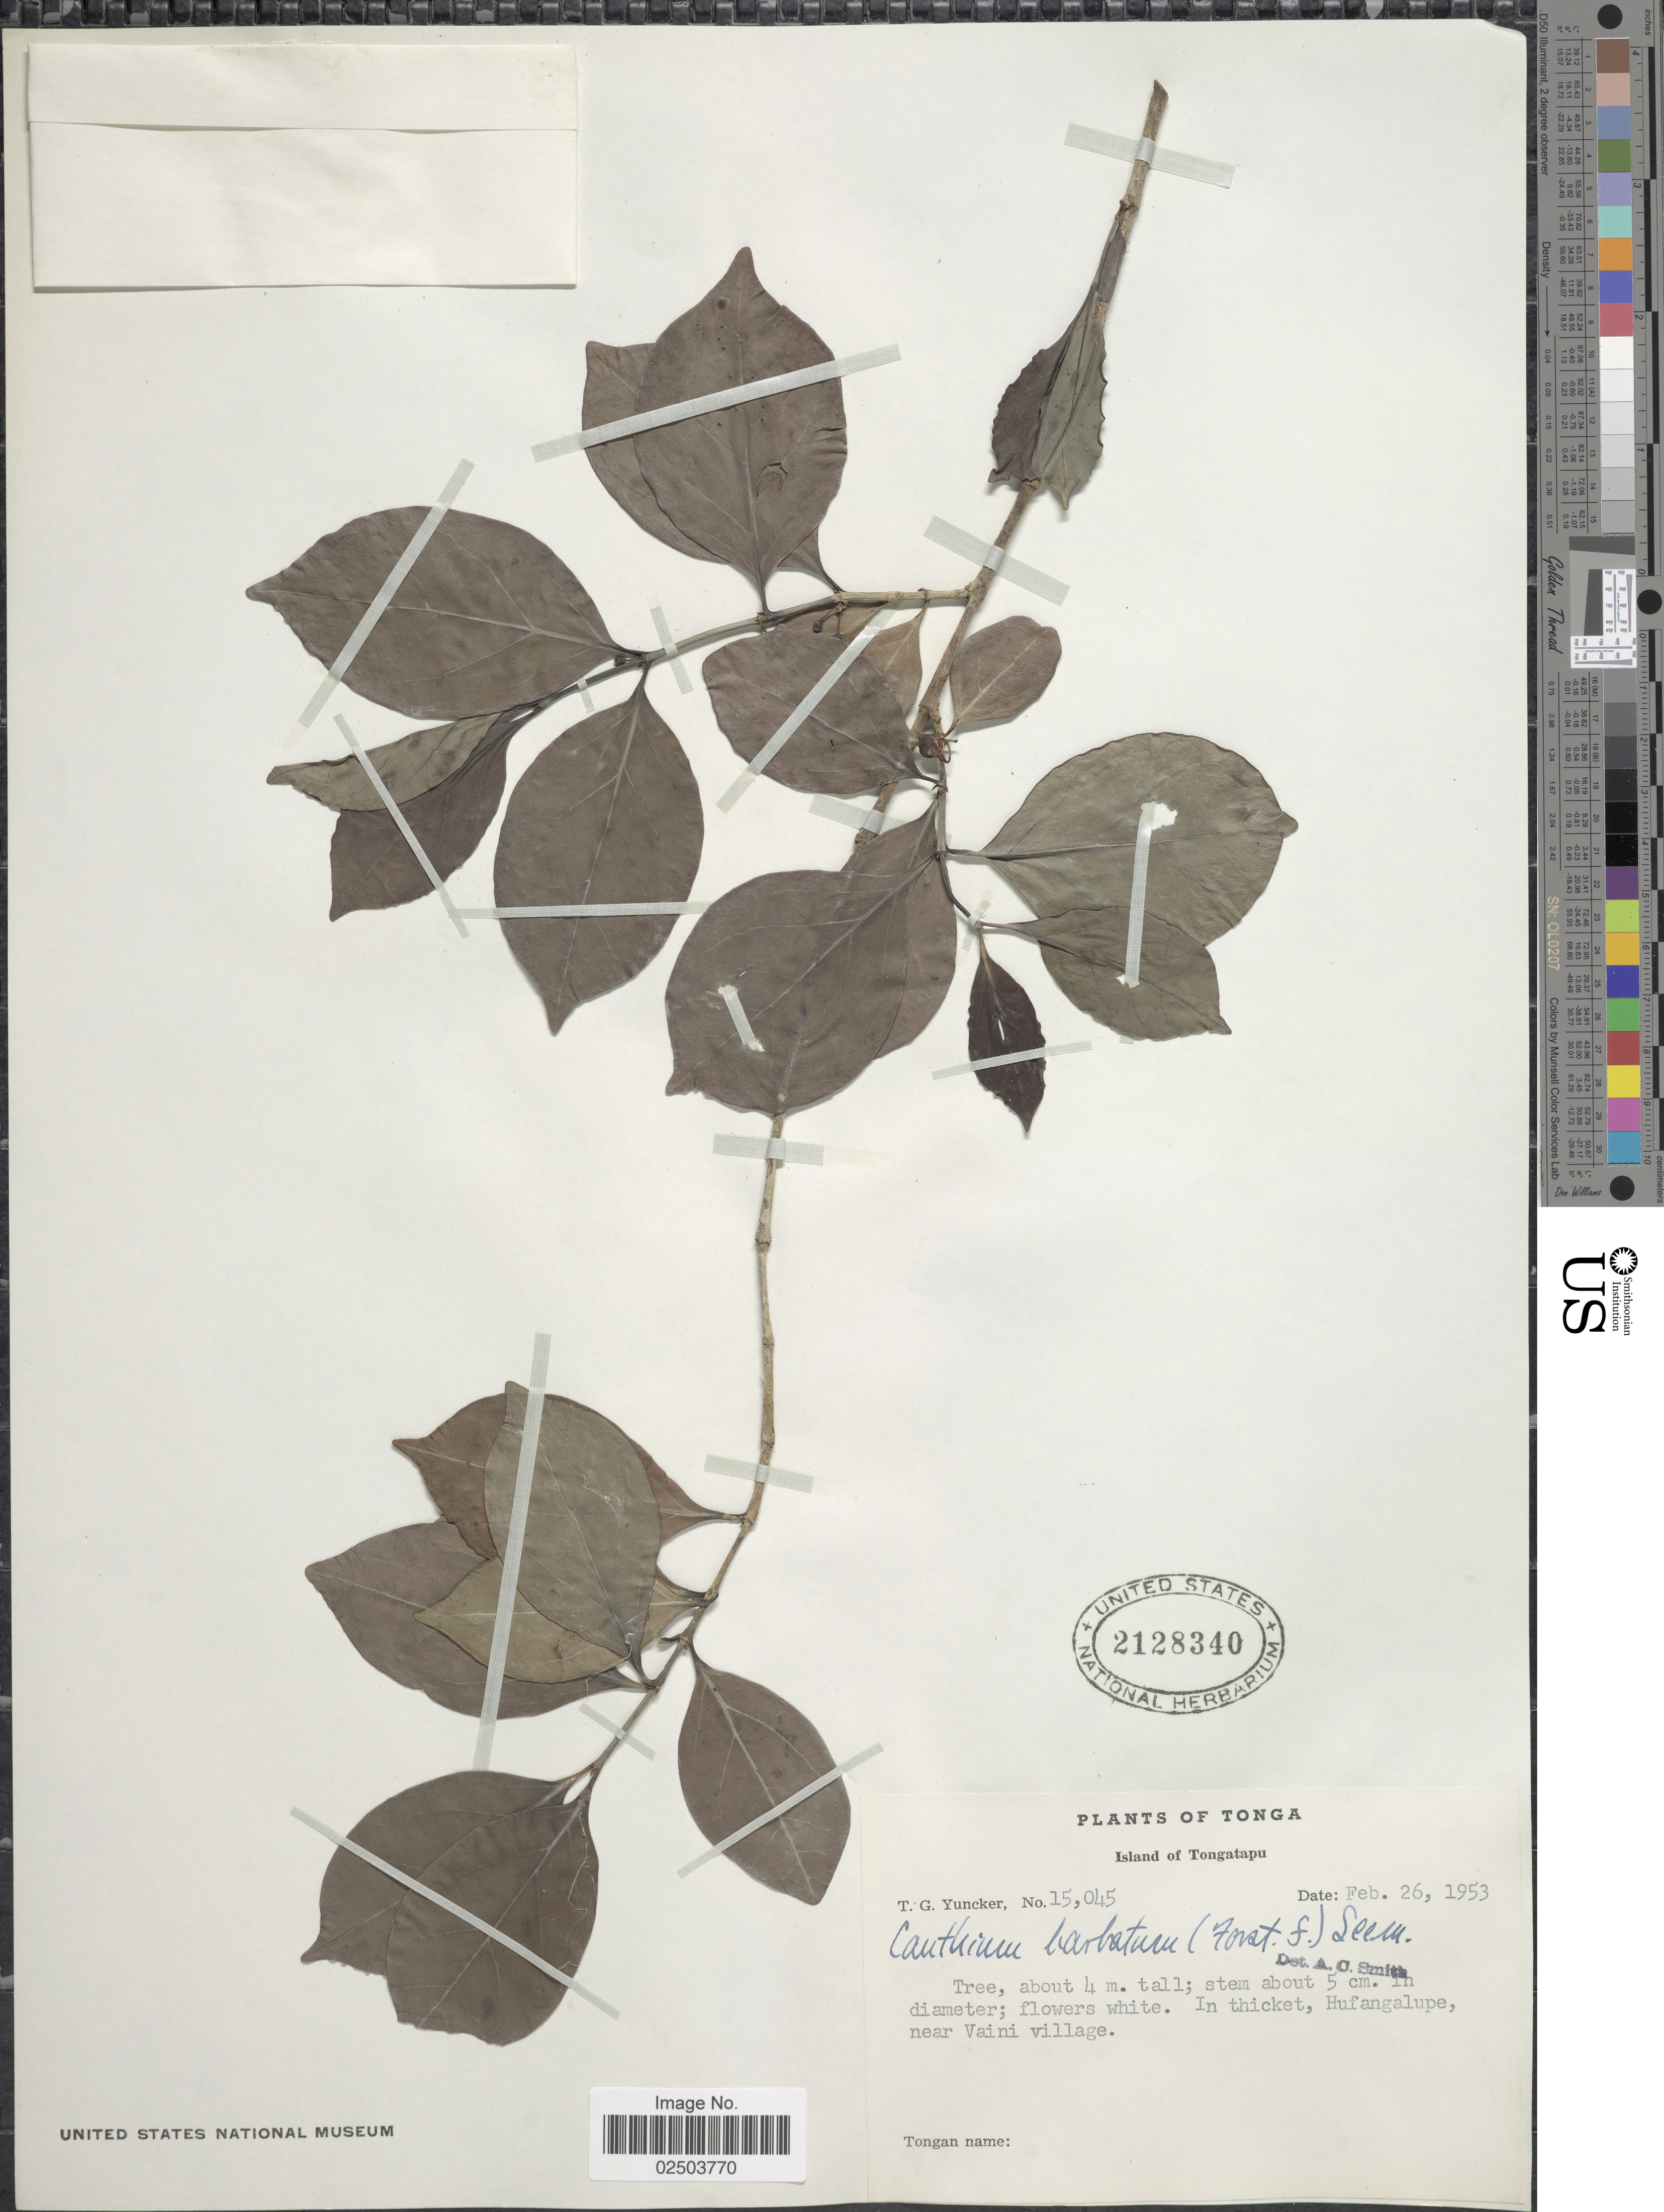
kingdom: Plantae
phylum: Tracheophyta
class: Magnoliopsida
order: Gentianales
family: Rubiaceae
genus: Canthium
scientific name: Canthium barbatum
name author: (G. Forst.) Seem.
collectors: T. G. Yuncker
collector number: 15045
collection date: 1953-02-26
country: Tonga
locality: Island of Tongatapu. In thicket, Hufangalupe, near Vaini village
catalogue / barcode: US 2128340